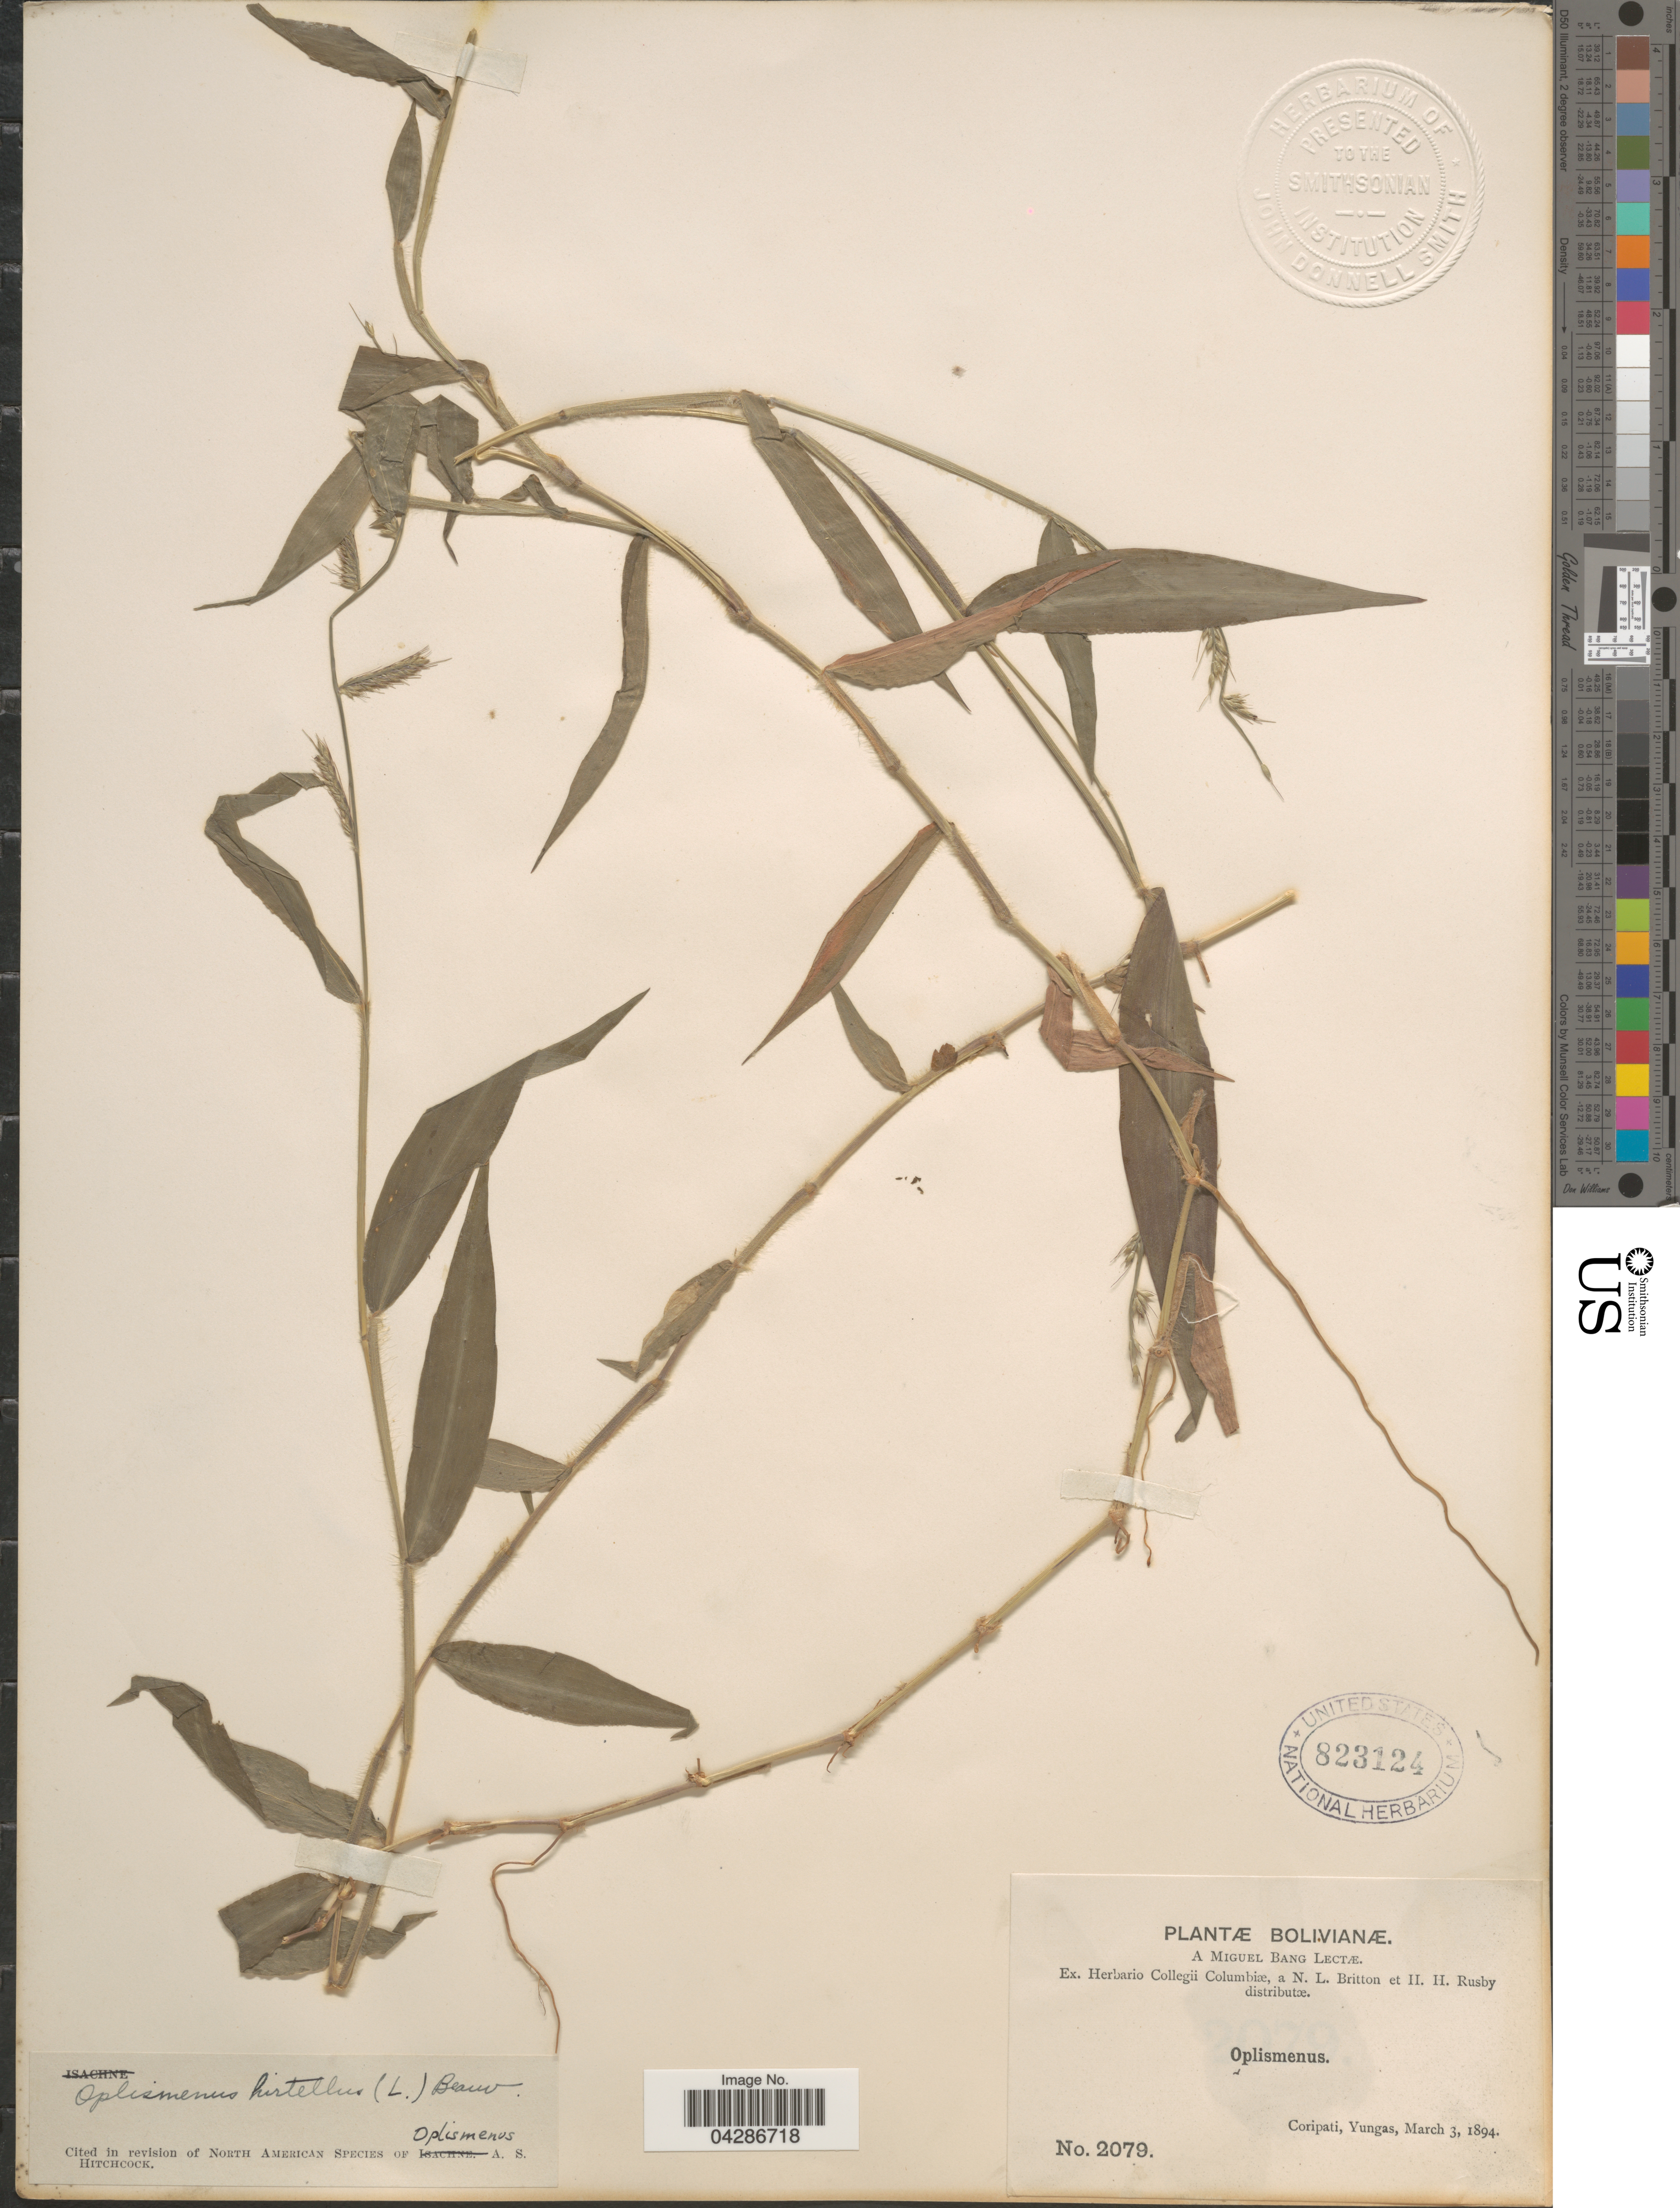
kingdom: Plantae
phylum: Tracheophyta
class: Liliopsida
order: Poales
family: Poaceae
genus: Oplismenus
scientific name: Oplismenus hirtellus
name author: (L.) P. Beauv.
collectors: M. Bang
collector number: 2079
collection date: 1894-03-03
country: Bolivia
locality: Coripati, Yungas.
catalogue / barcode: US 823124